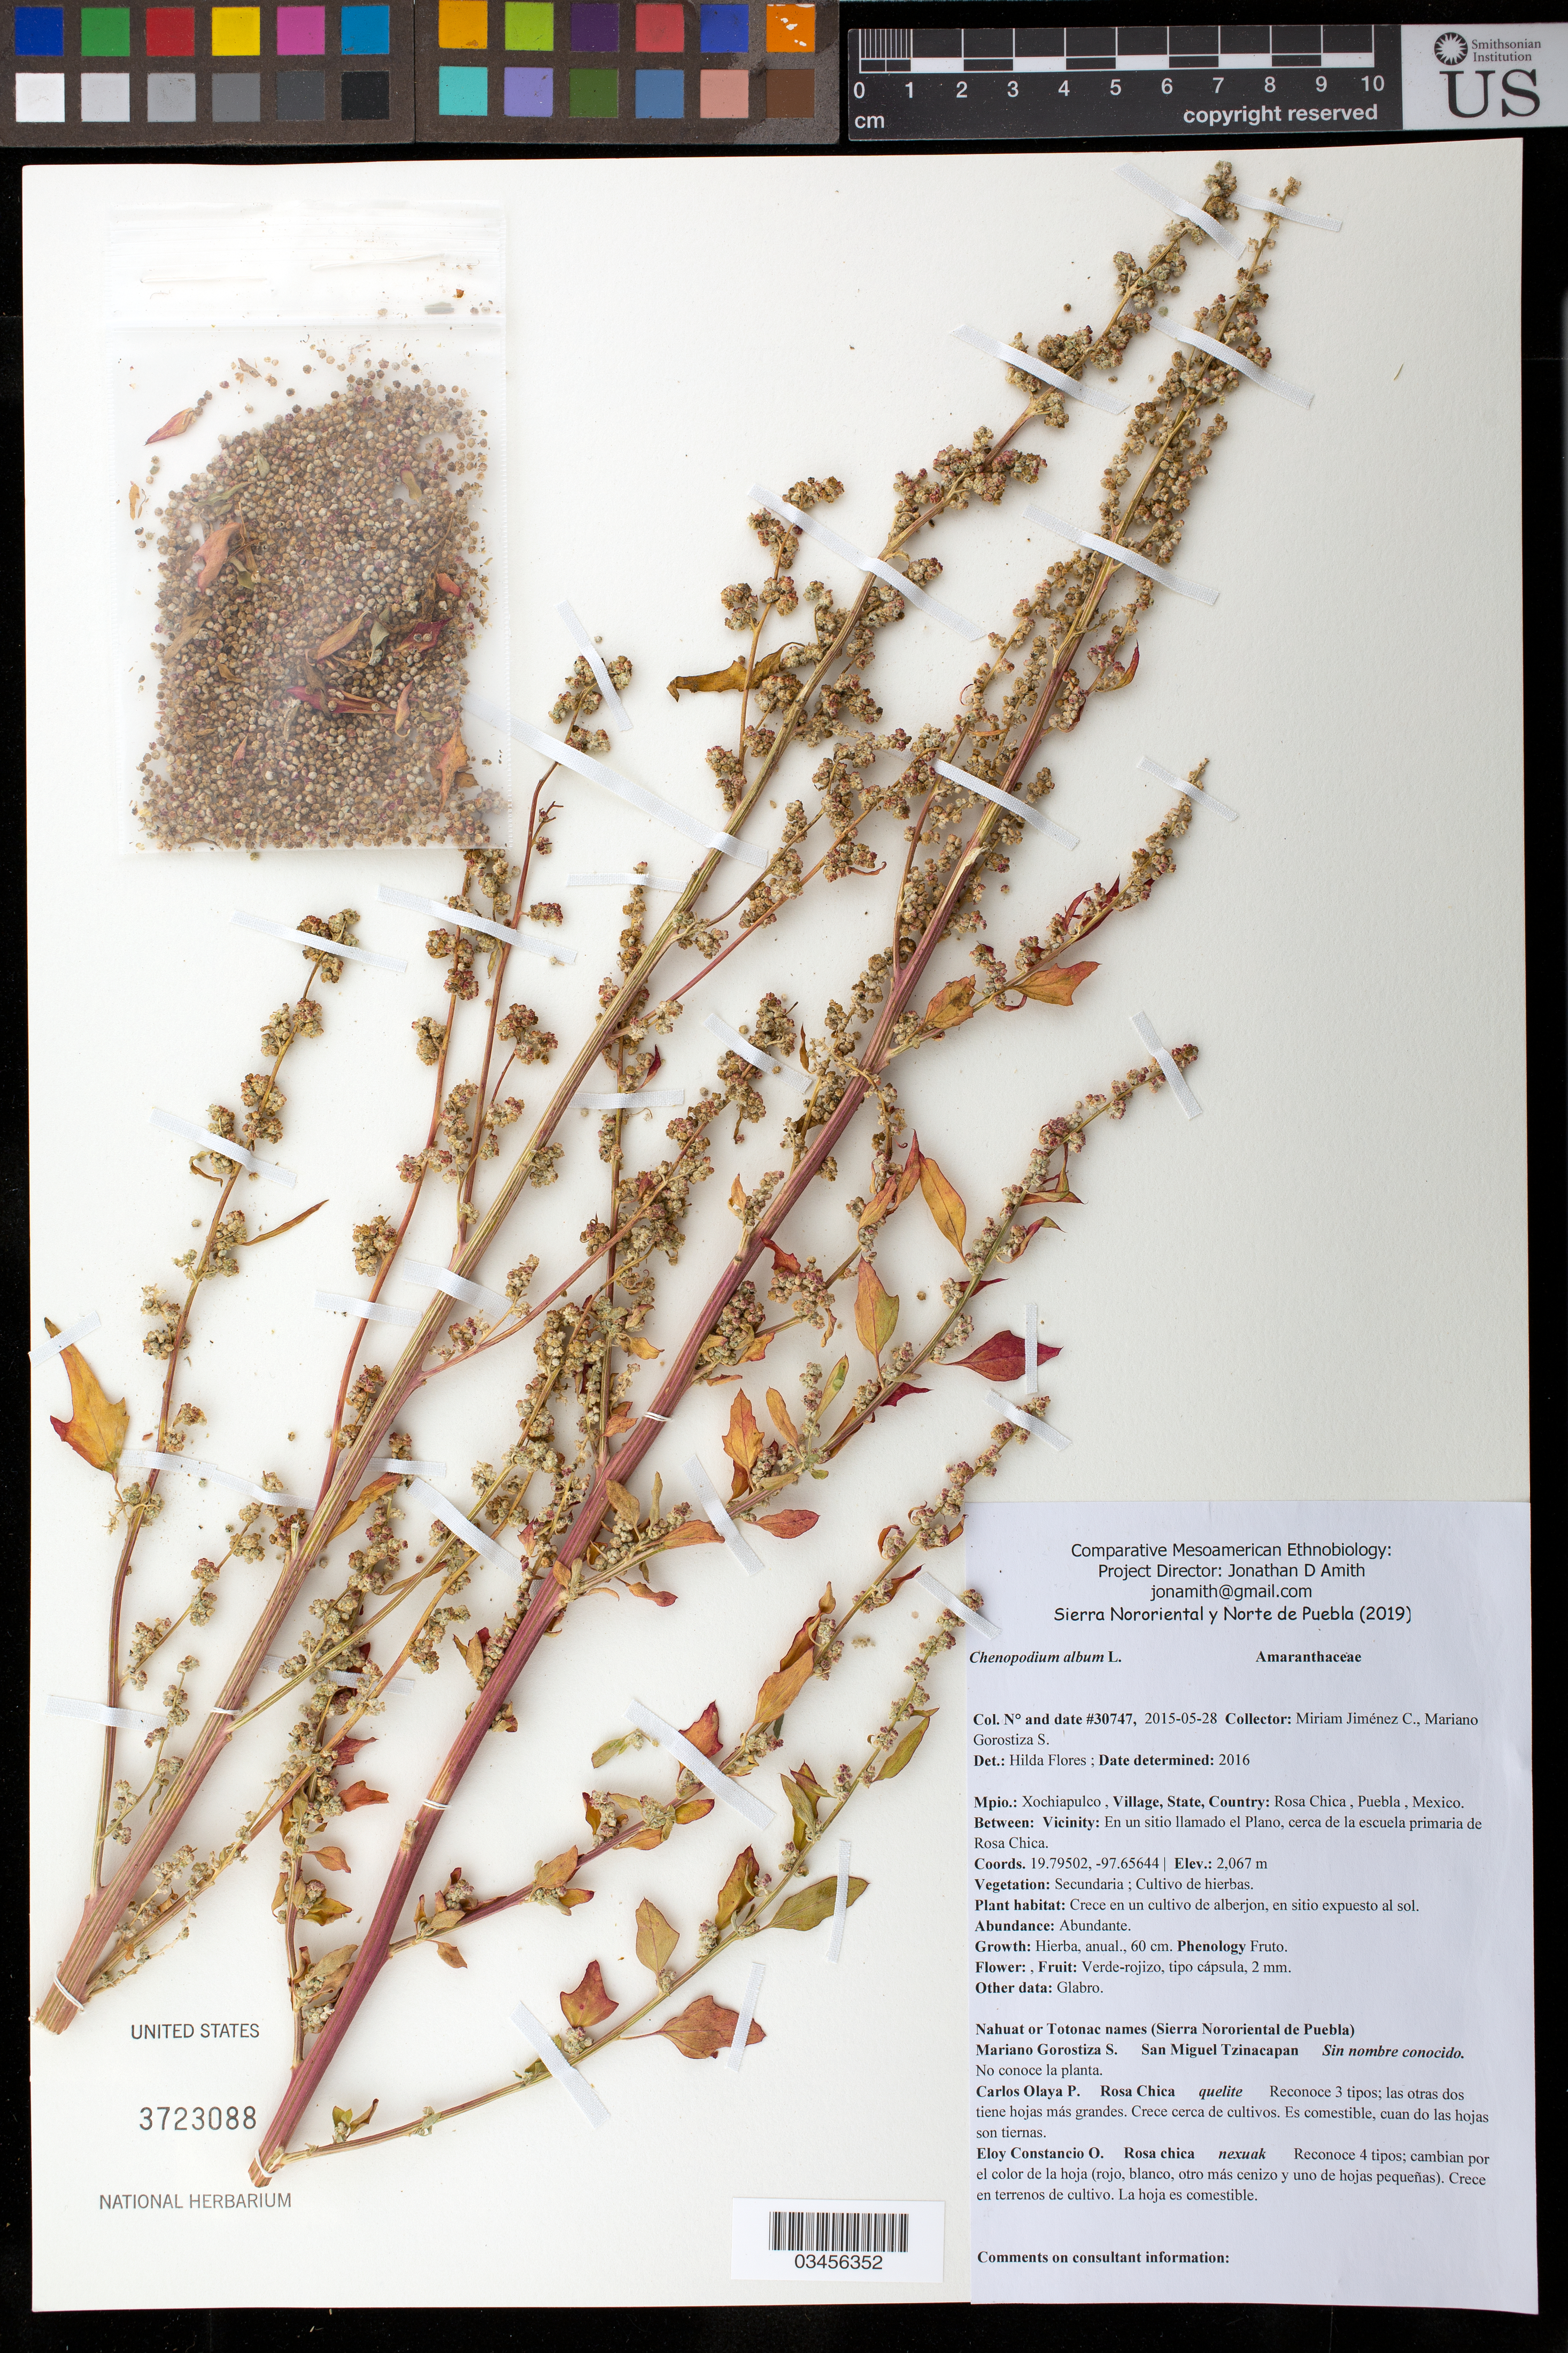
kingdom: Plantae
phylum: Tracheophyta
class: Magnoliopsida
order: Caryophyllales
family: Amaranthaceae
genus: Chenopodium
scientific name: Chenopodium album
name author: L.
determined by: Flores, H.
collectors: M. Jiménez Chimil & M. Gorostiza S.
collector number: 30747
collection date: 2015-05-28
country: México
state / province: Puebla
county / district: Xochiapulco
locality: PUEBLO: Rosa Chica; LOCALIDAD EXACTA: En un sitio llamado El Plano, cerca de la escuela primaria de Rosa Chica.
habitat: Cultivo de hierbas | Crece en un cultivo de alberjon, en sitio expuesto al sol.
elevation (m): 2067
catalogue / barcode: US 3723088